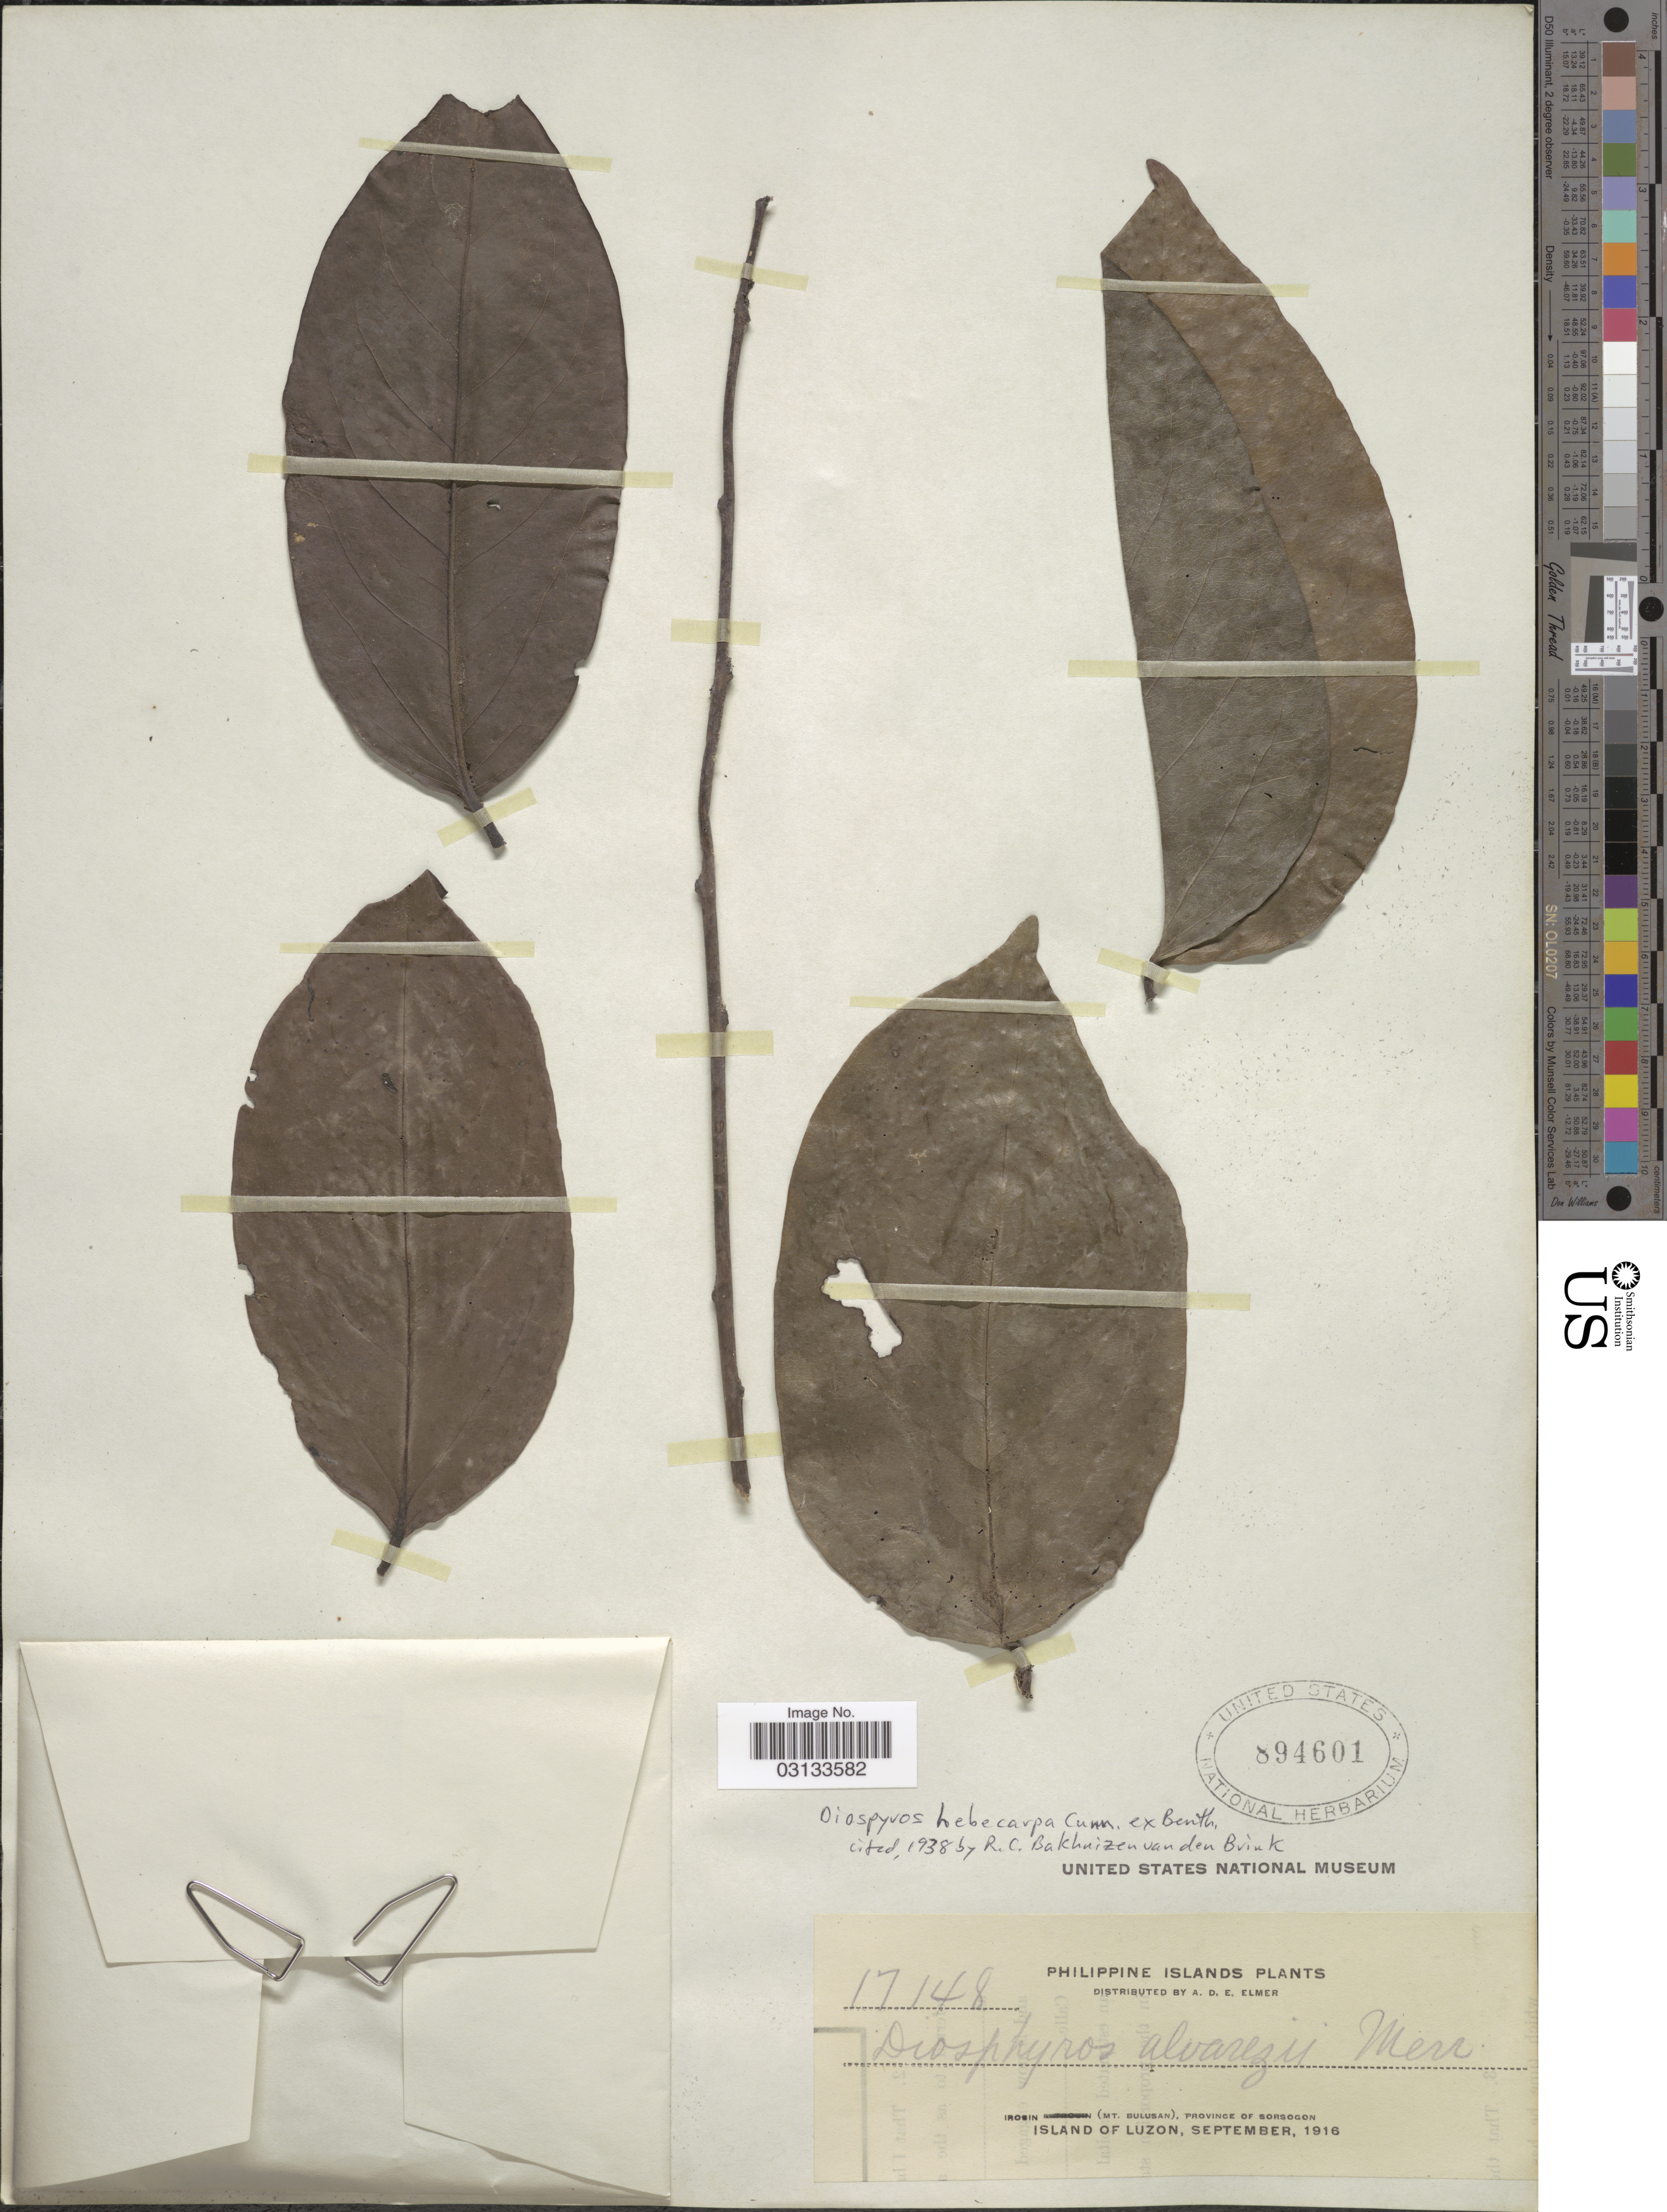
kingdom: Plantae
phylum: Tracheophyta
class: Magnoliopsida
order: Ericales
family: Ebenaceae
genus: Diospyros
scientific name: Diospyros hebecarpa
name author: Cunn. ex Benth.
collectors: A. D. E. Elmer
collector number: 17148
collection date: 1916-09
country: Philippines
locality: Irosin (Mt. Bulusan), Province of Sorsogon, Island of Luzon.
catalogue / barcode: US 894601